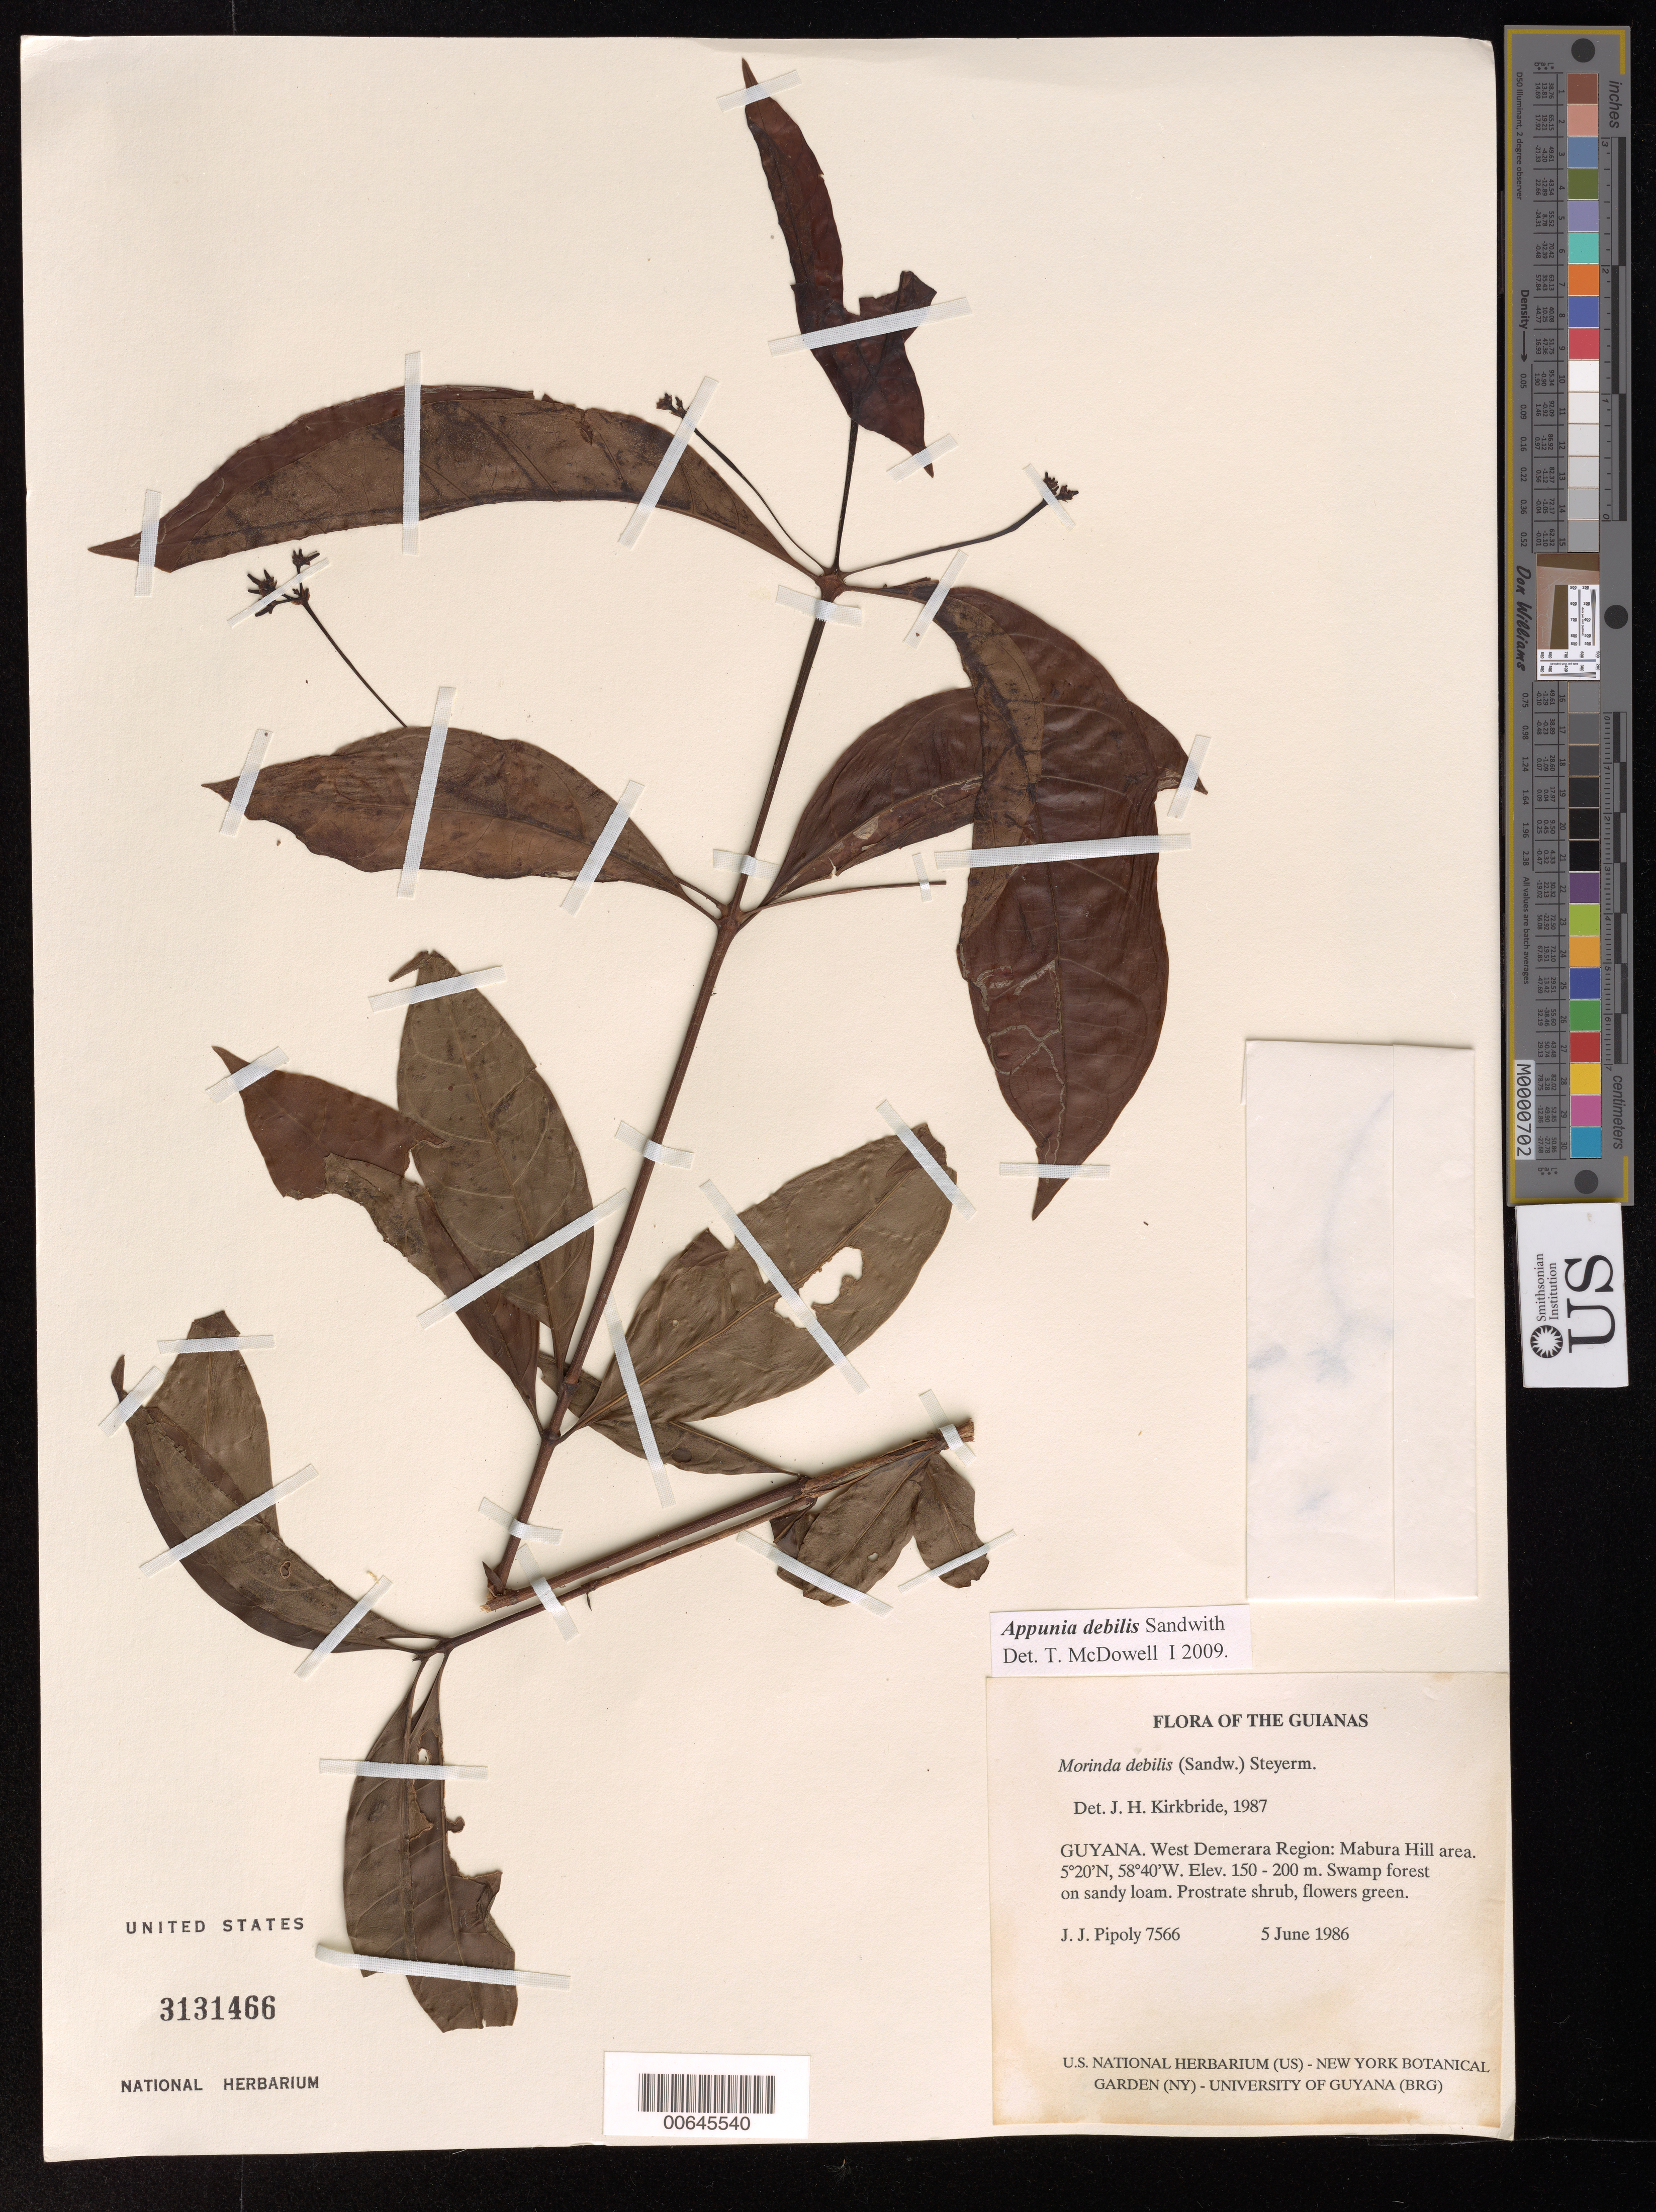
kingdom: Plantae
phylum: Tracheophyta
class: Magnoliopsida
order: Gentianales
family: Rubiaceae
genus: Appunia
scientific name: Appunia debilis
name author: Sandwith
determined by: McDowell, T.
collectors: J. J. Pipoly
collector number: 7566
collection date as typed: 5 June 1986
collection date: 1986-06-05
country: Guyana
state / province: U. Demerara-Berbice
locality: Mabura Hill area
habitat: Swamp forest on sandy loam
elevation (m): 150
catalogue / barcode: US 3131466